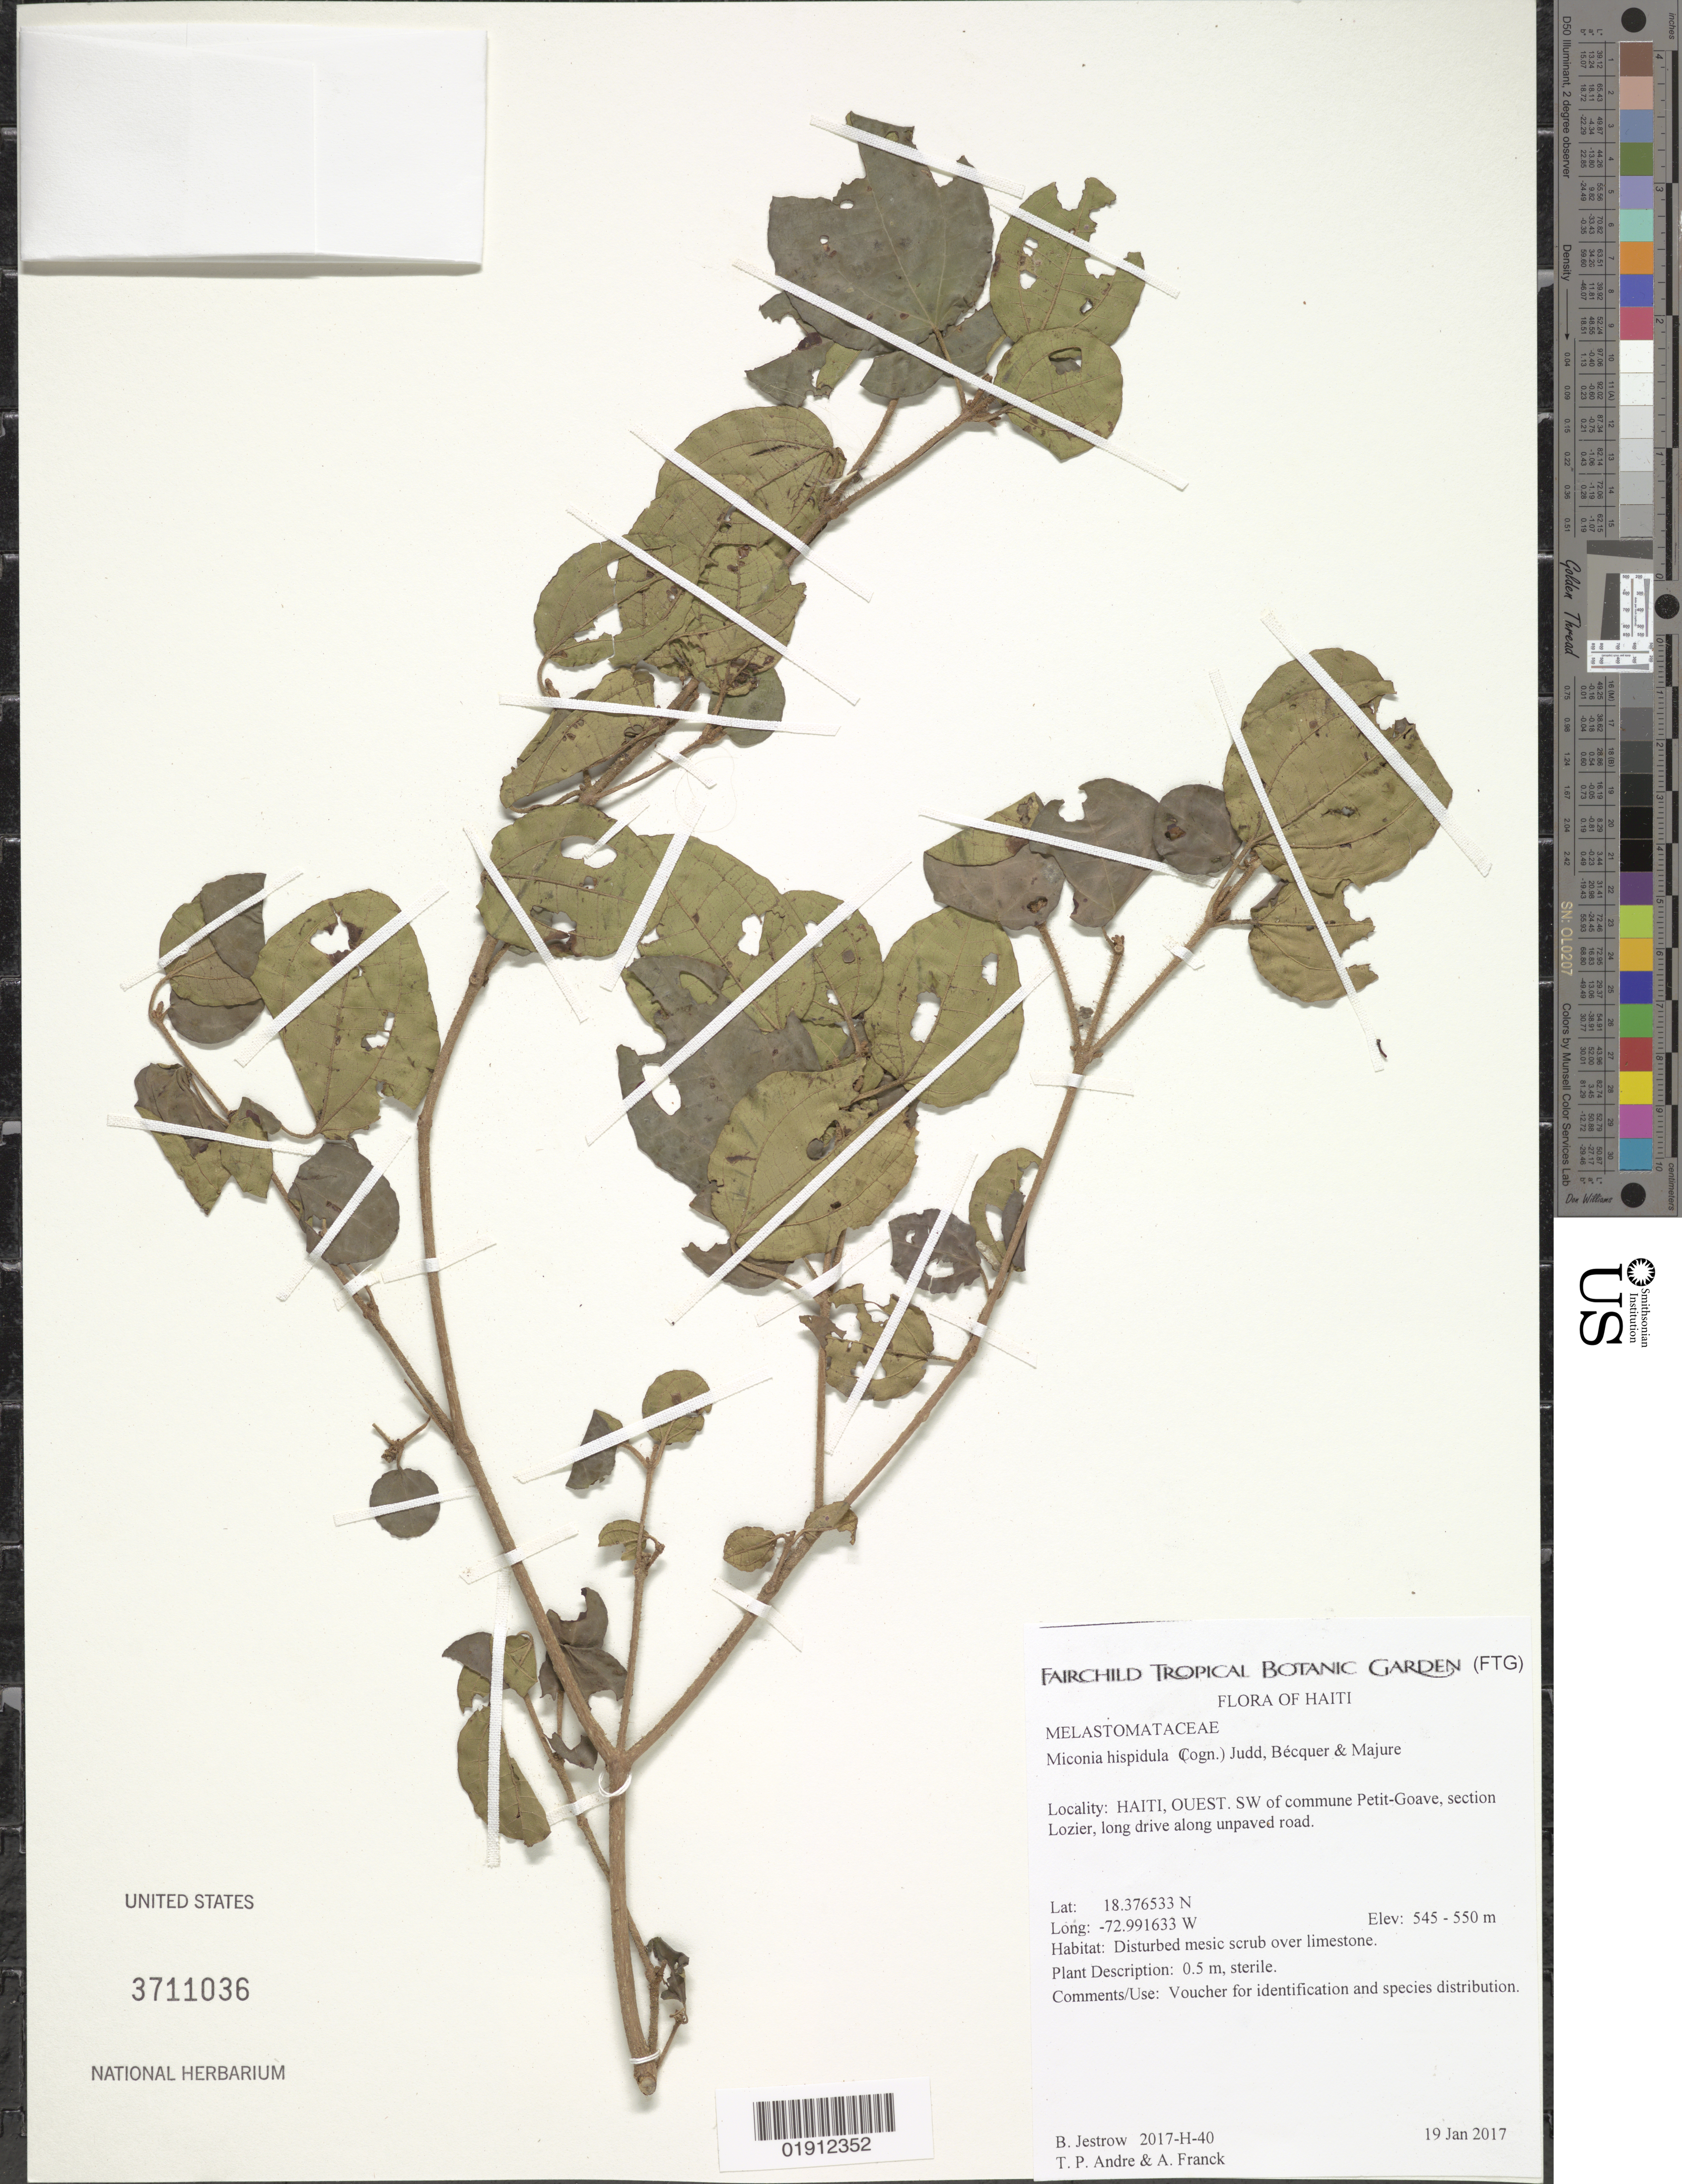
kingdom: Plantae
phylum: Tracheophyta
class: Magnoliopsida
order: Myrtales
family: Melastomataceae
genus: Miconia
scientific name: Miconia hispidula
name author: (Cogn.) Judd et al.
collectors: B. Jestrow, T. Andre & A. R. Franck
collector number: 2017-H-40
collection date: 2017-01-19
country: Haiti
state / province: Ouest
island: Hispaniola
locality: SW of commune Petit-Goave, section Lozier, long drive along unpaved road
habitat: Disturbed mesic scrub over limestone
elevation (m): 545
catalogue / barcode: US 3711036